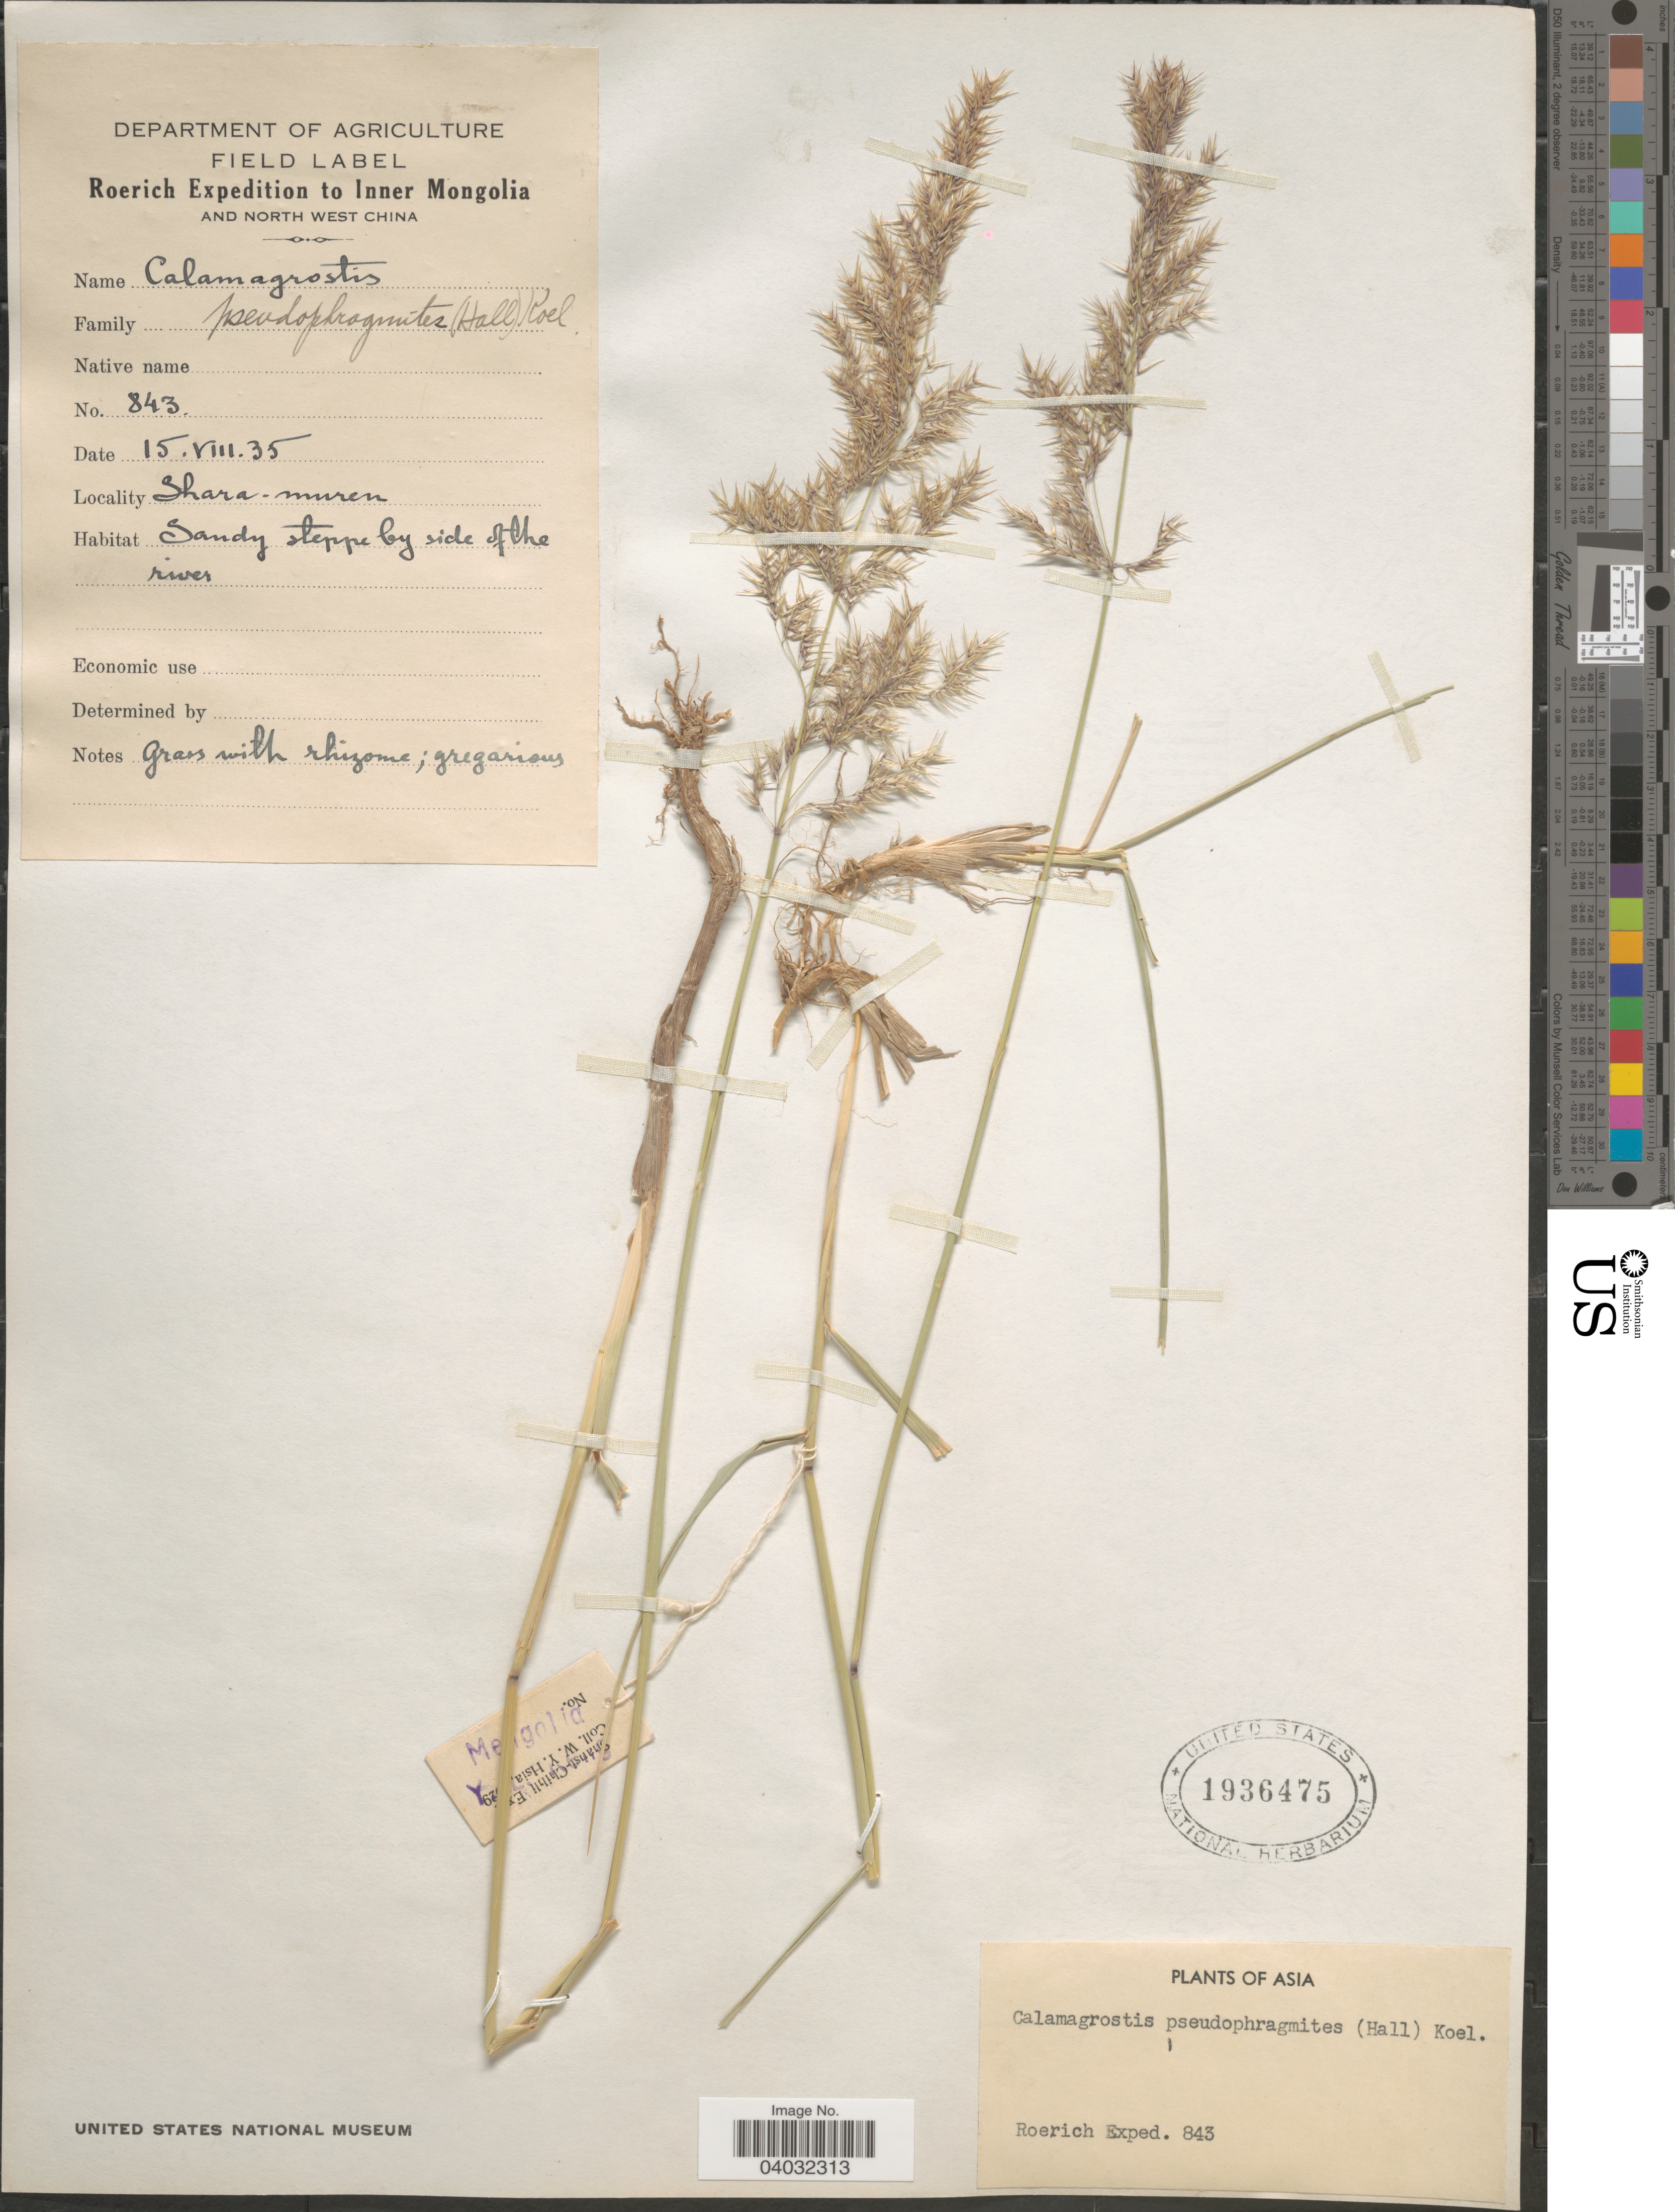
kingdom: Plantae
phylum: Tracheophyta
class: Liliopsida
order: Poales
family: Poaceae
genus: Calamagrostis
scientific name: Calamagrostis pseudophragmites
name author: (Haller f.) Koeler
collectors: Roerich Expedition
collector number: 843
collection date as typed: Transcribed d/m/y: 15/8/35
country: China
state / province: Nei Monggol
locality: Inner Mongolia and North West China. Shara-muren. Sandy steppe by side of the river.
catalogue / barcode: US 1936475